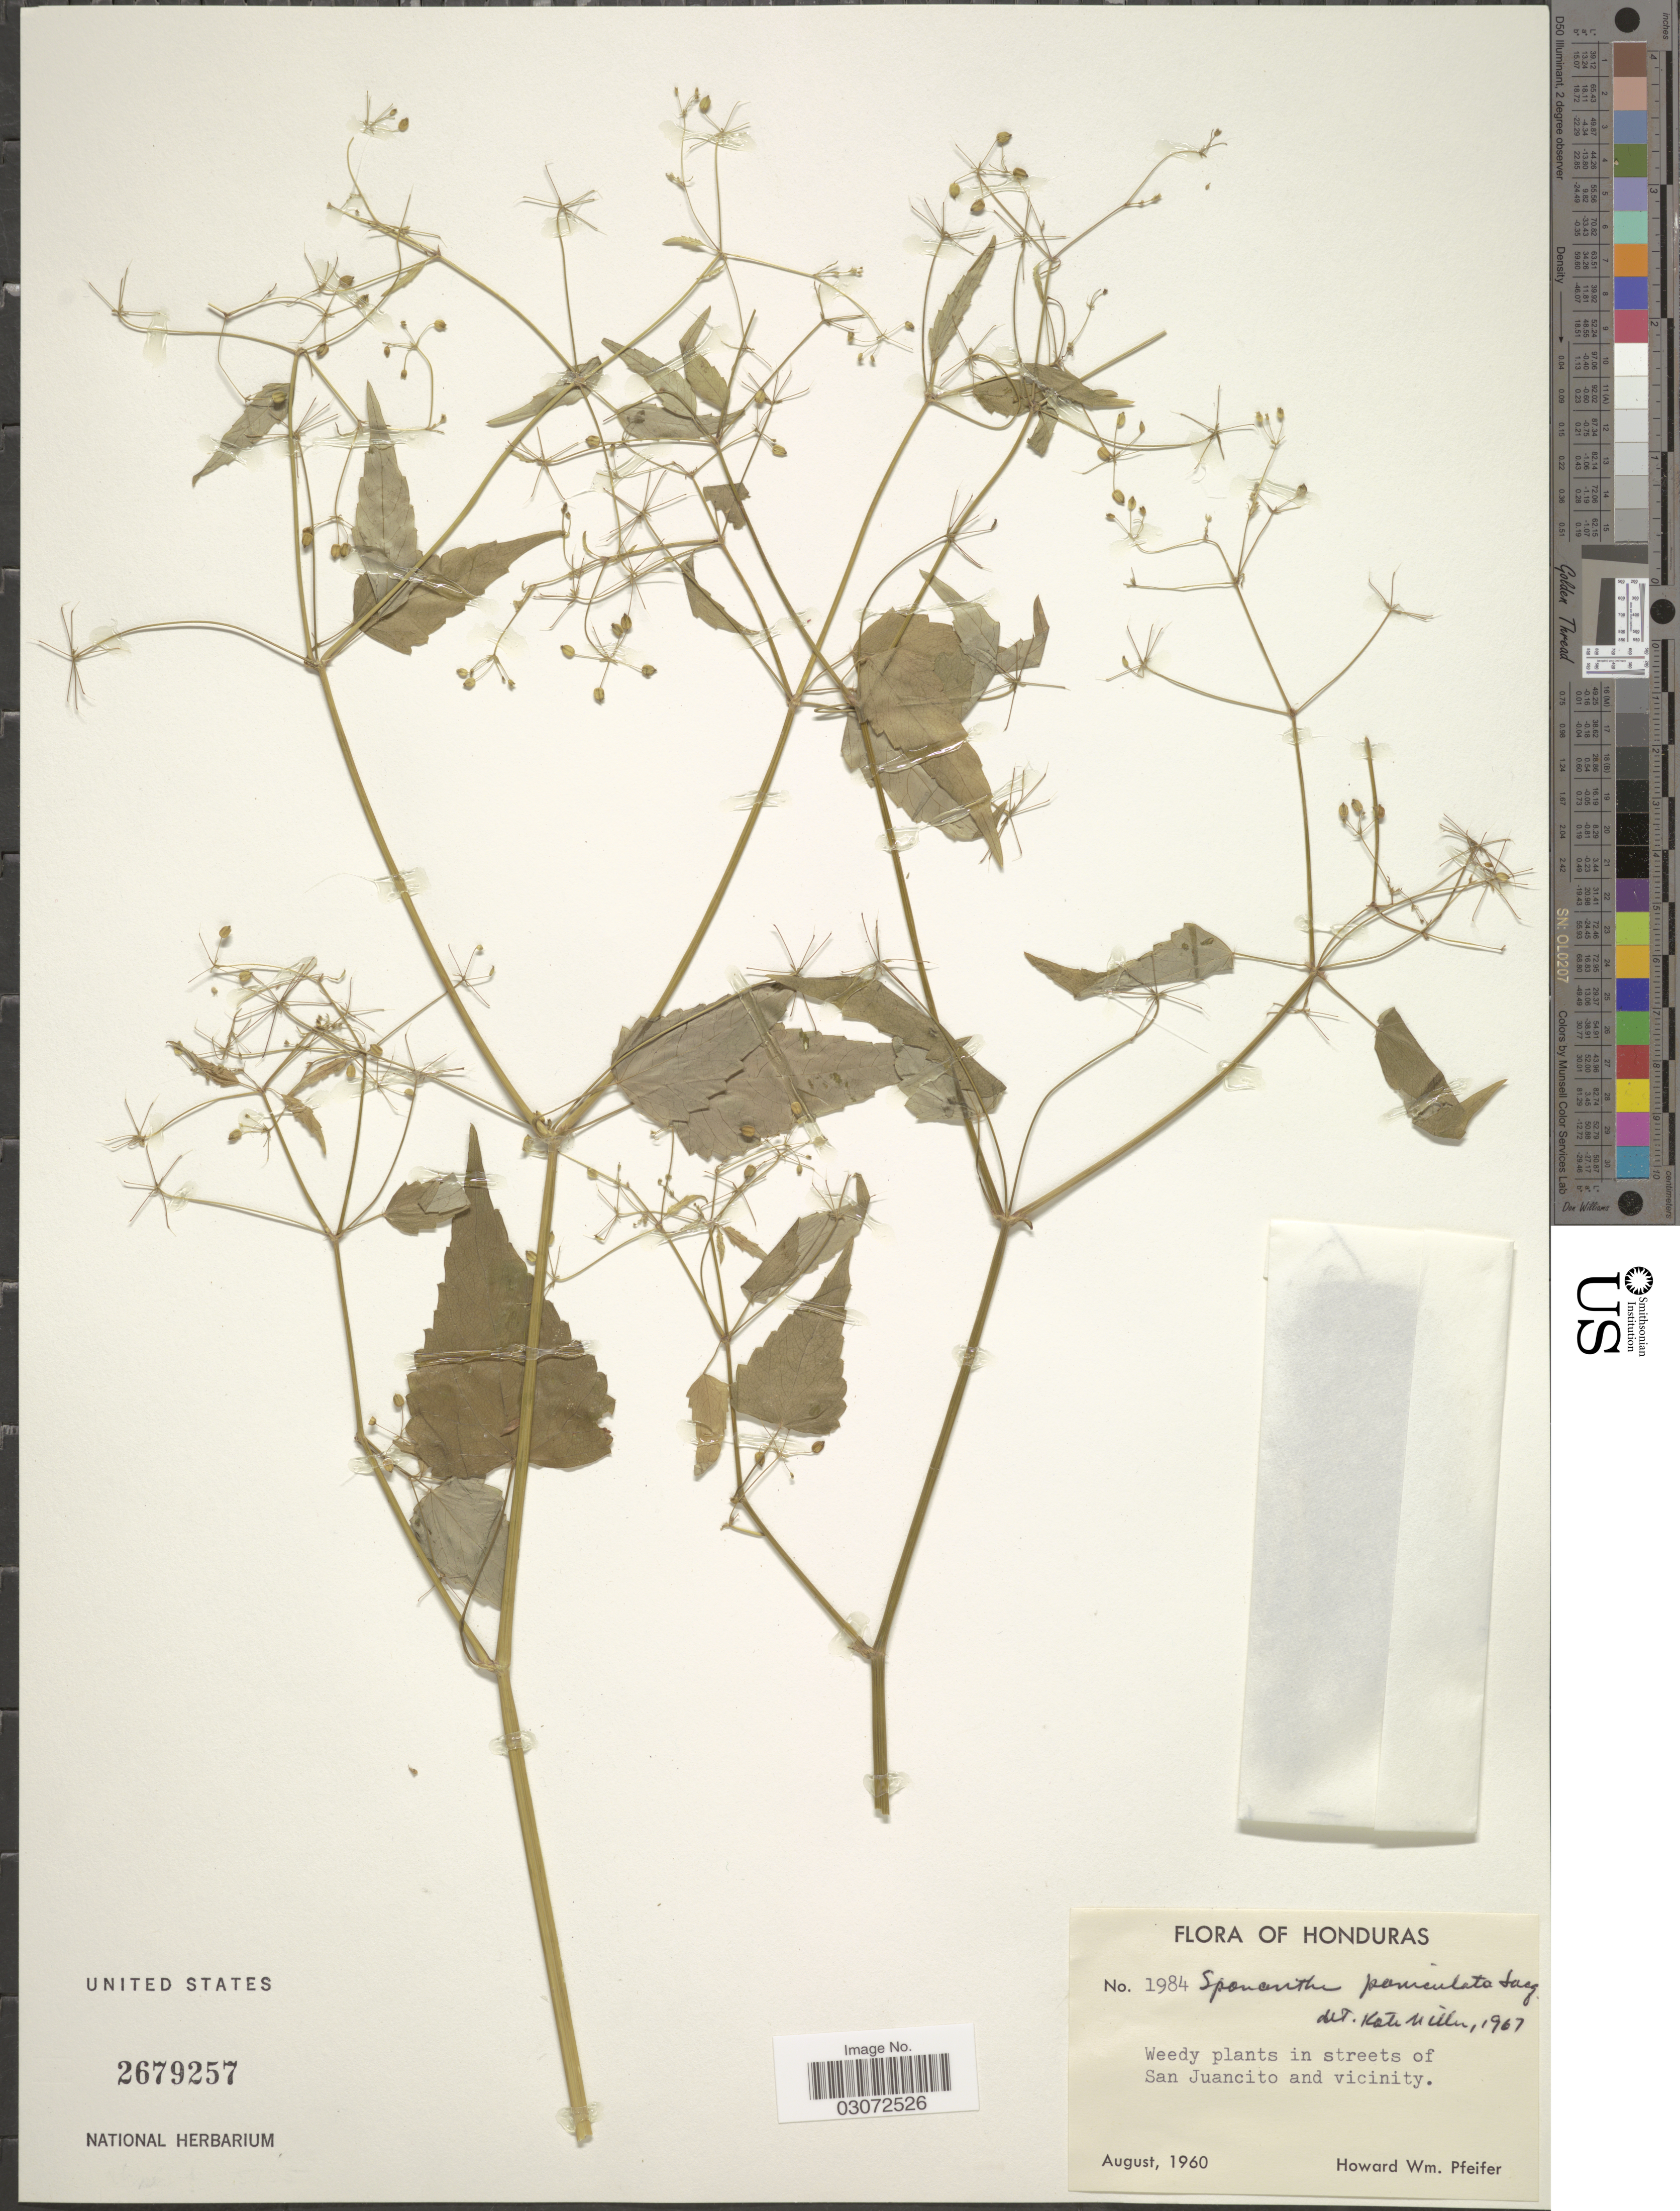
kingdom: Plantae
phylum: Tracheophyta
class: Magnoliopsida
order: Apiales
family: Apiaceae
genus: Spananthe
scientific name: Spananthe paniculata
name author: Jacq.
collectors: H. W. Pfeifer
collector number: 1984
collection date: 1960-08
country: Honduras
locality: Weedy plants in streets of San Juancito and vicinity.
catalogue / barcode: US 2679257